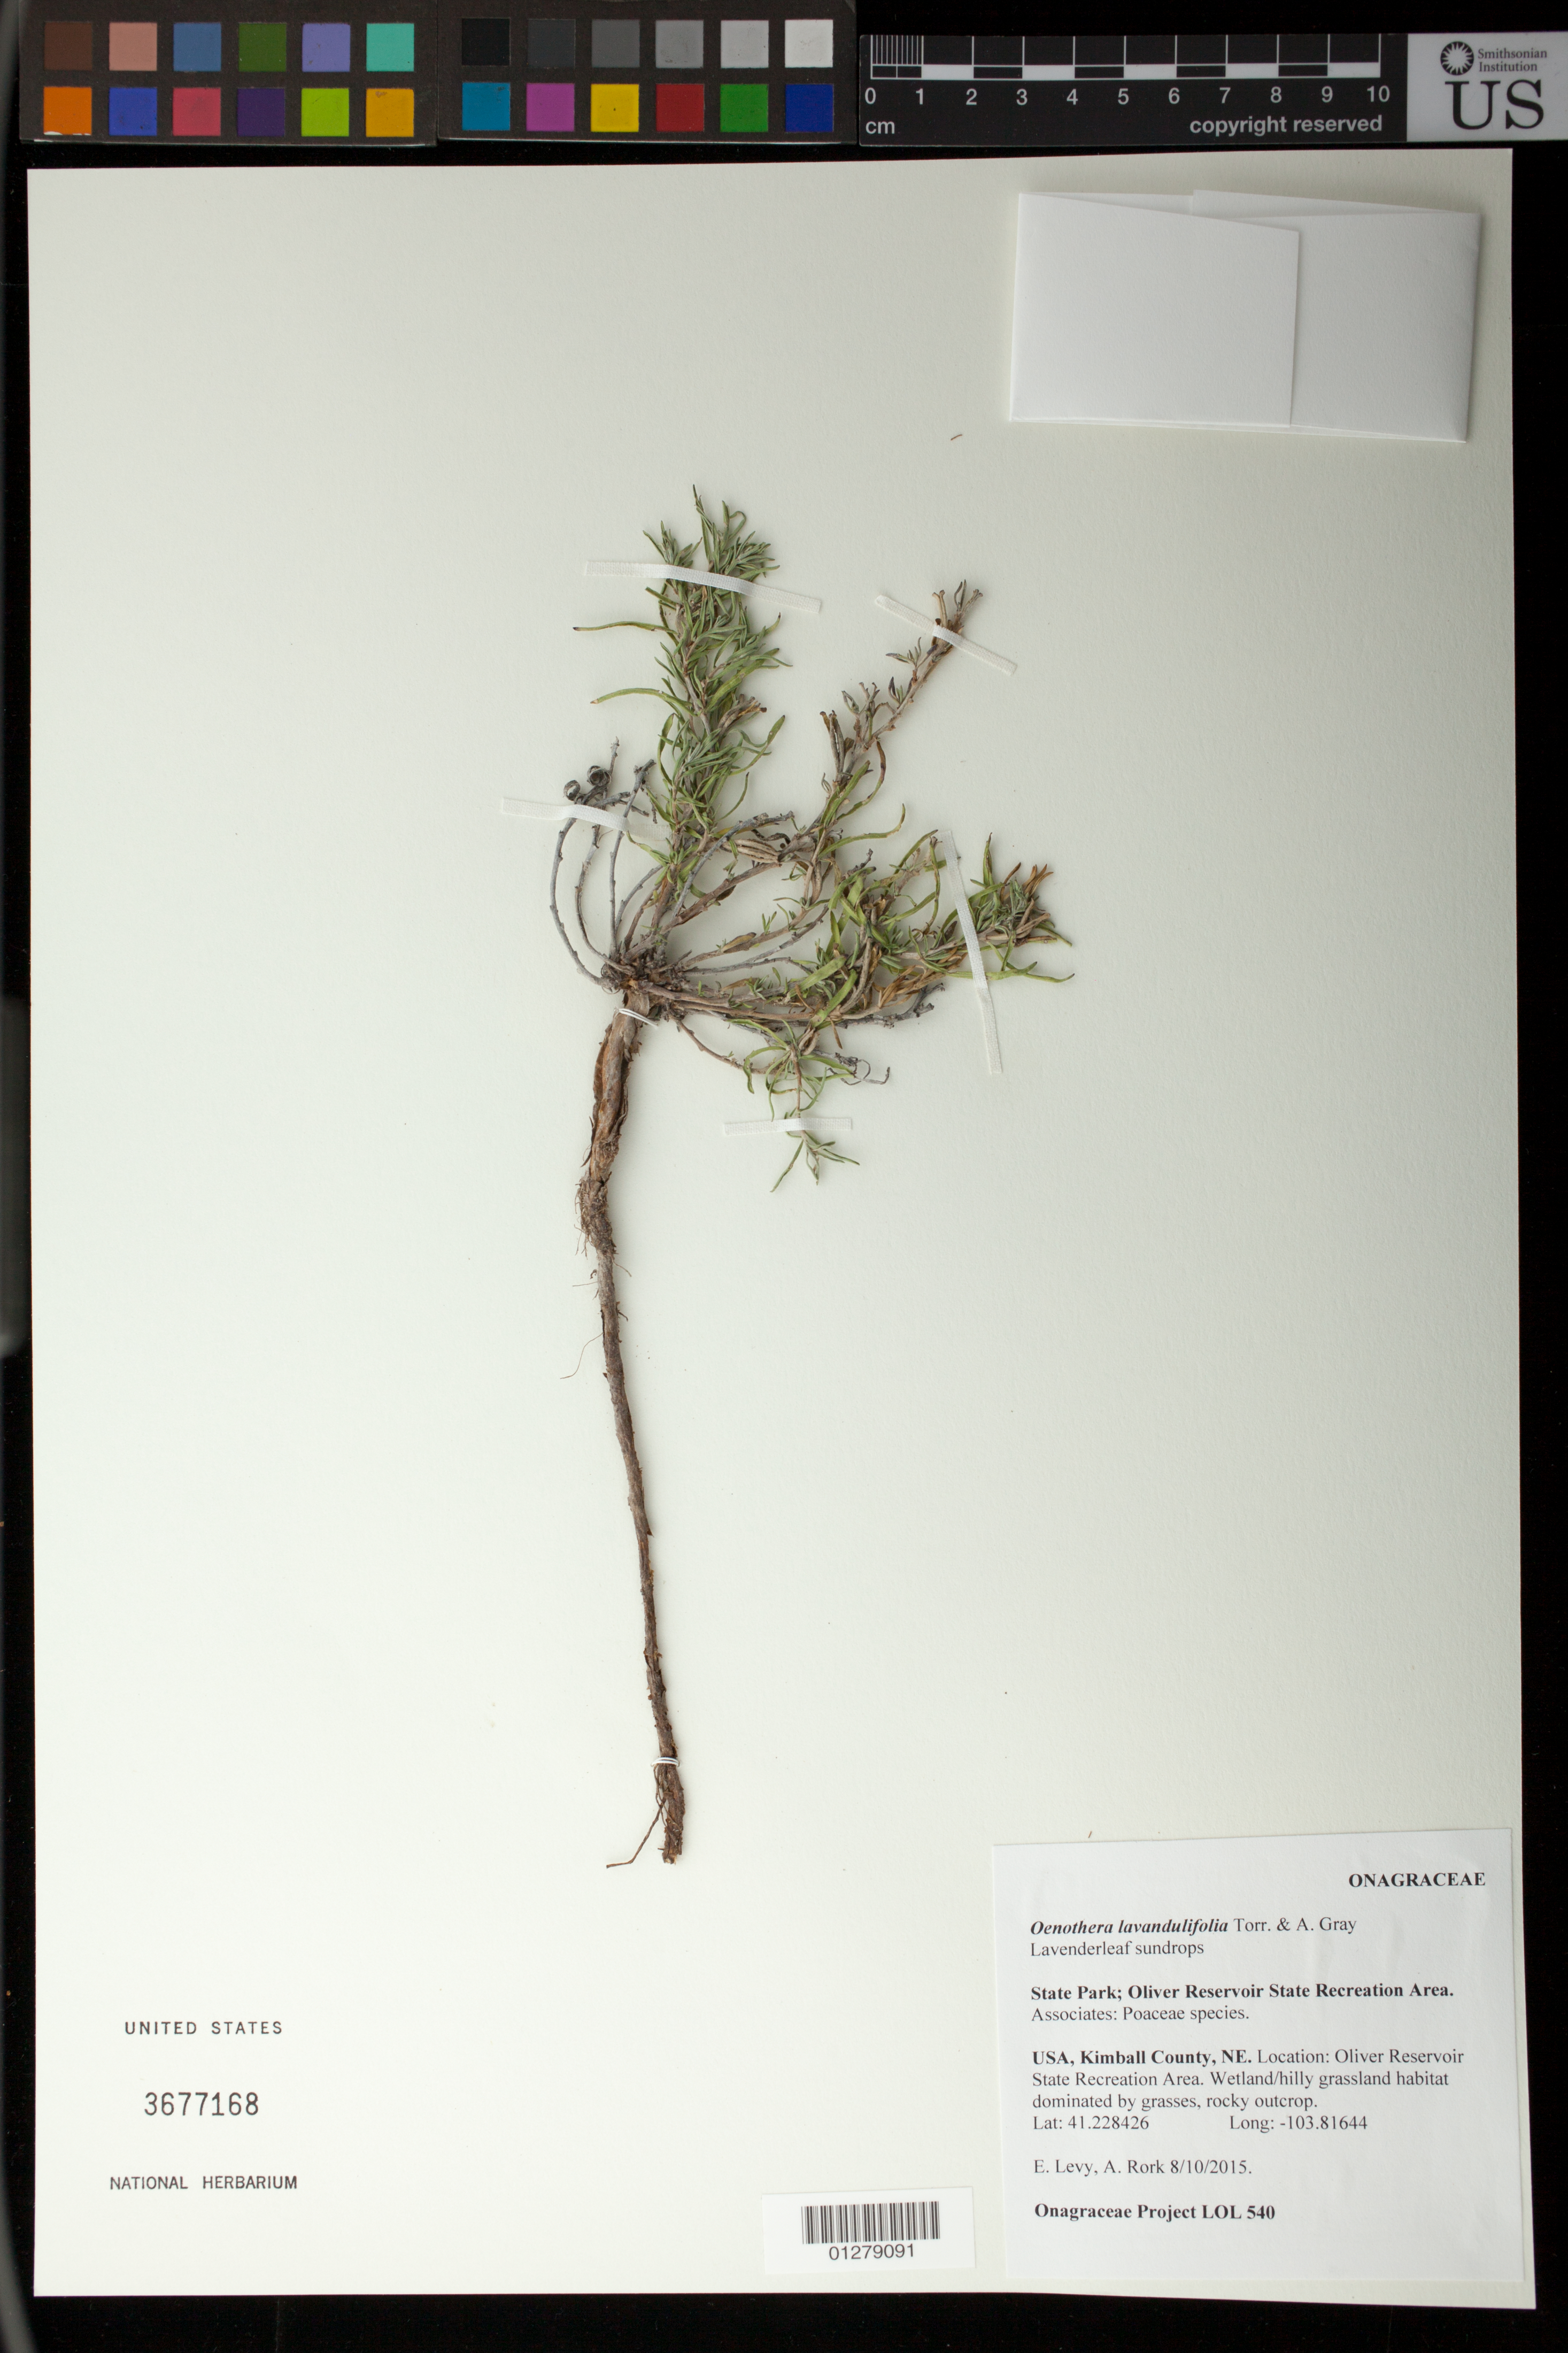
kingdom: Plantae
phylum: Tracheophyta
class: Magnoliopsida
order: Myrtales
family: Onagraceae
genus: Oenothera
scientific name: Oenothera lavandulifolia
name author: Torr. & A. Gray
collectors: A. Rork & E. Levy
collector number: LOL 540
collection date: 2015-08-10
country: United States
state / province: Nebraska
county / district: Kimball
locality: Oliver Reservoir Recreation Area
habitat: Wetland/hilly grassland dominated by grasses, rocky outcrop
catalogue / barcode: US 3677168